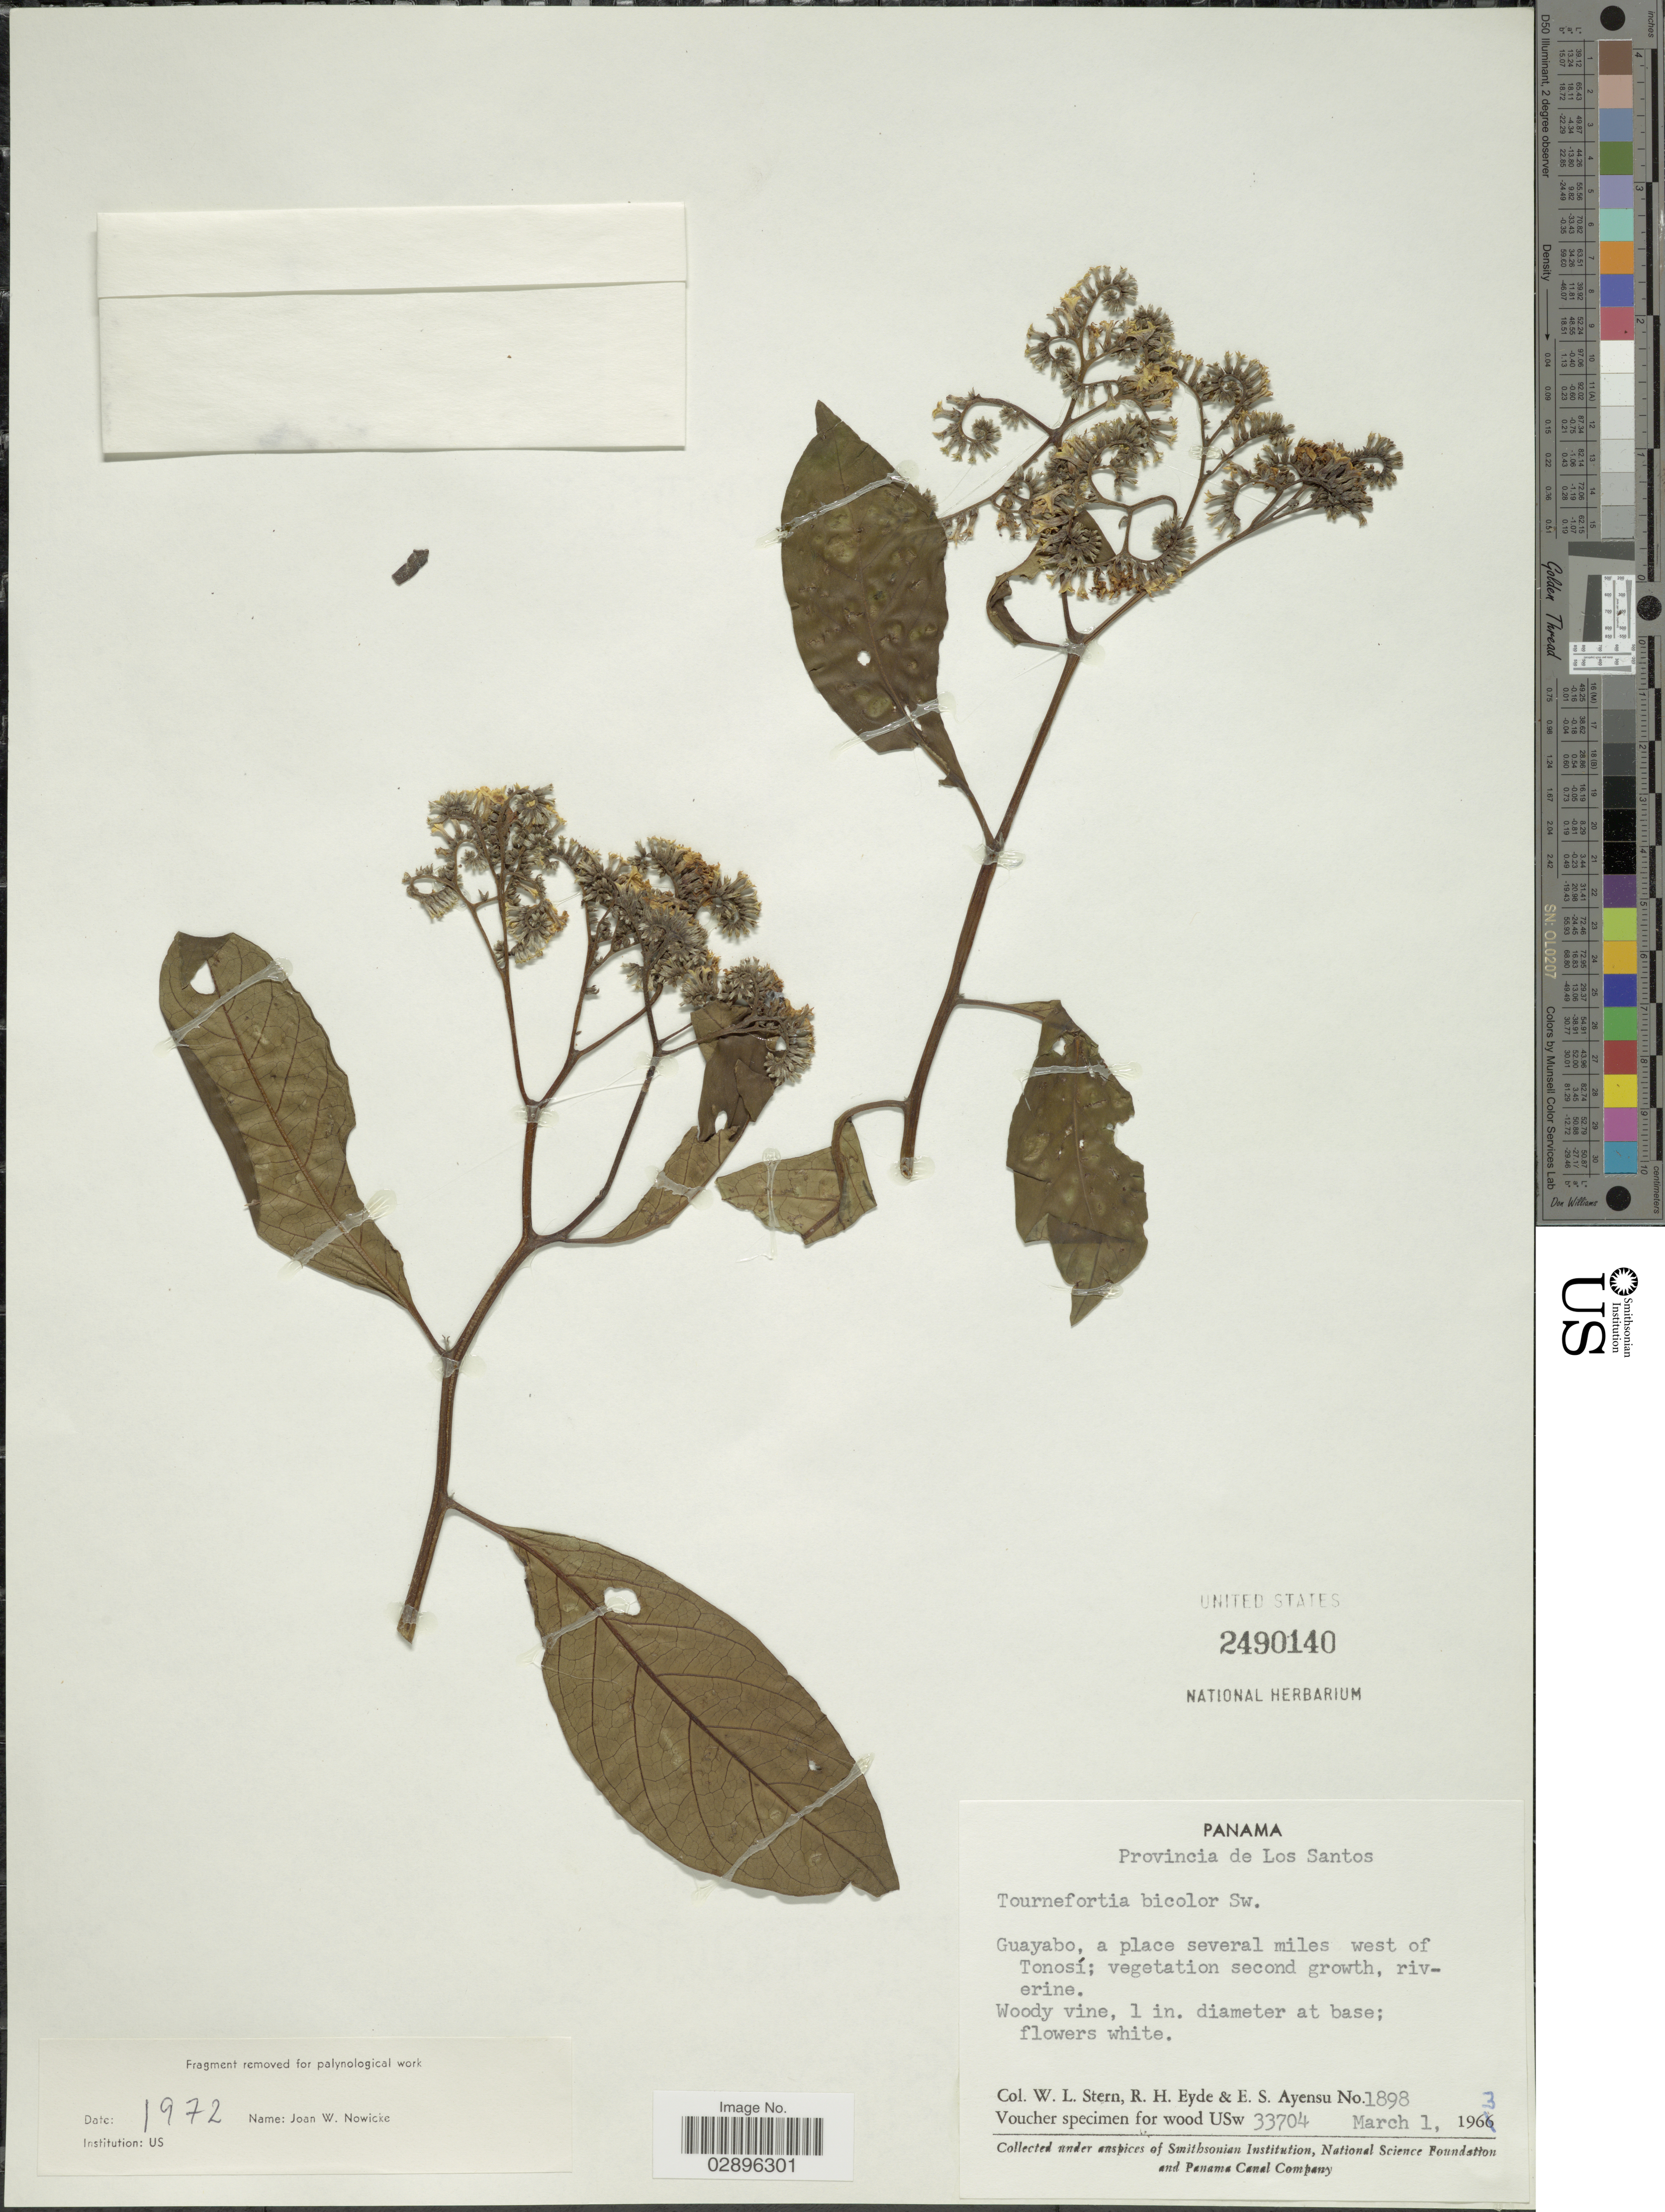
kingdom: Plantae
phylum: Tracheophyta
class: Magnoliopsida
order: Boraginales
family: Heliotropiaceae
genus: Tournefortia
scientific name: Tournefortia bicolor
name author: Sw.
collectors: W. L. Stern, R. H. Eyde & E. S. Ayensu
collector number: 1898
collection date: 1963-03-01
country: Panama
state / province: Los Santos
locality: Guayabo, a place several miles west of Tonosí; vegetation growth, riverine.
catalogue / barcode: US 2490140